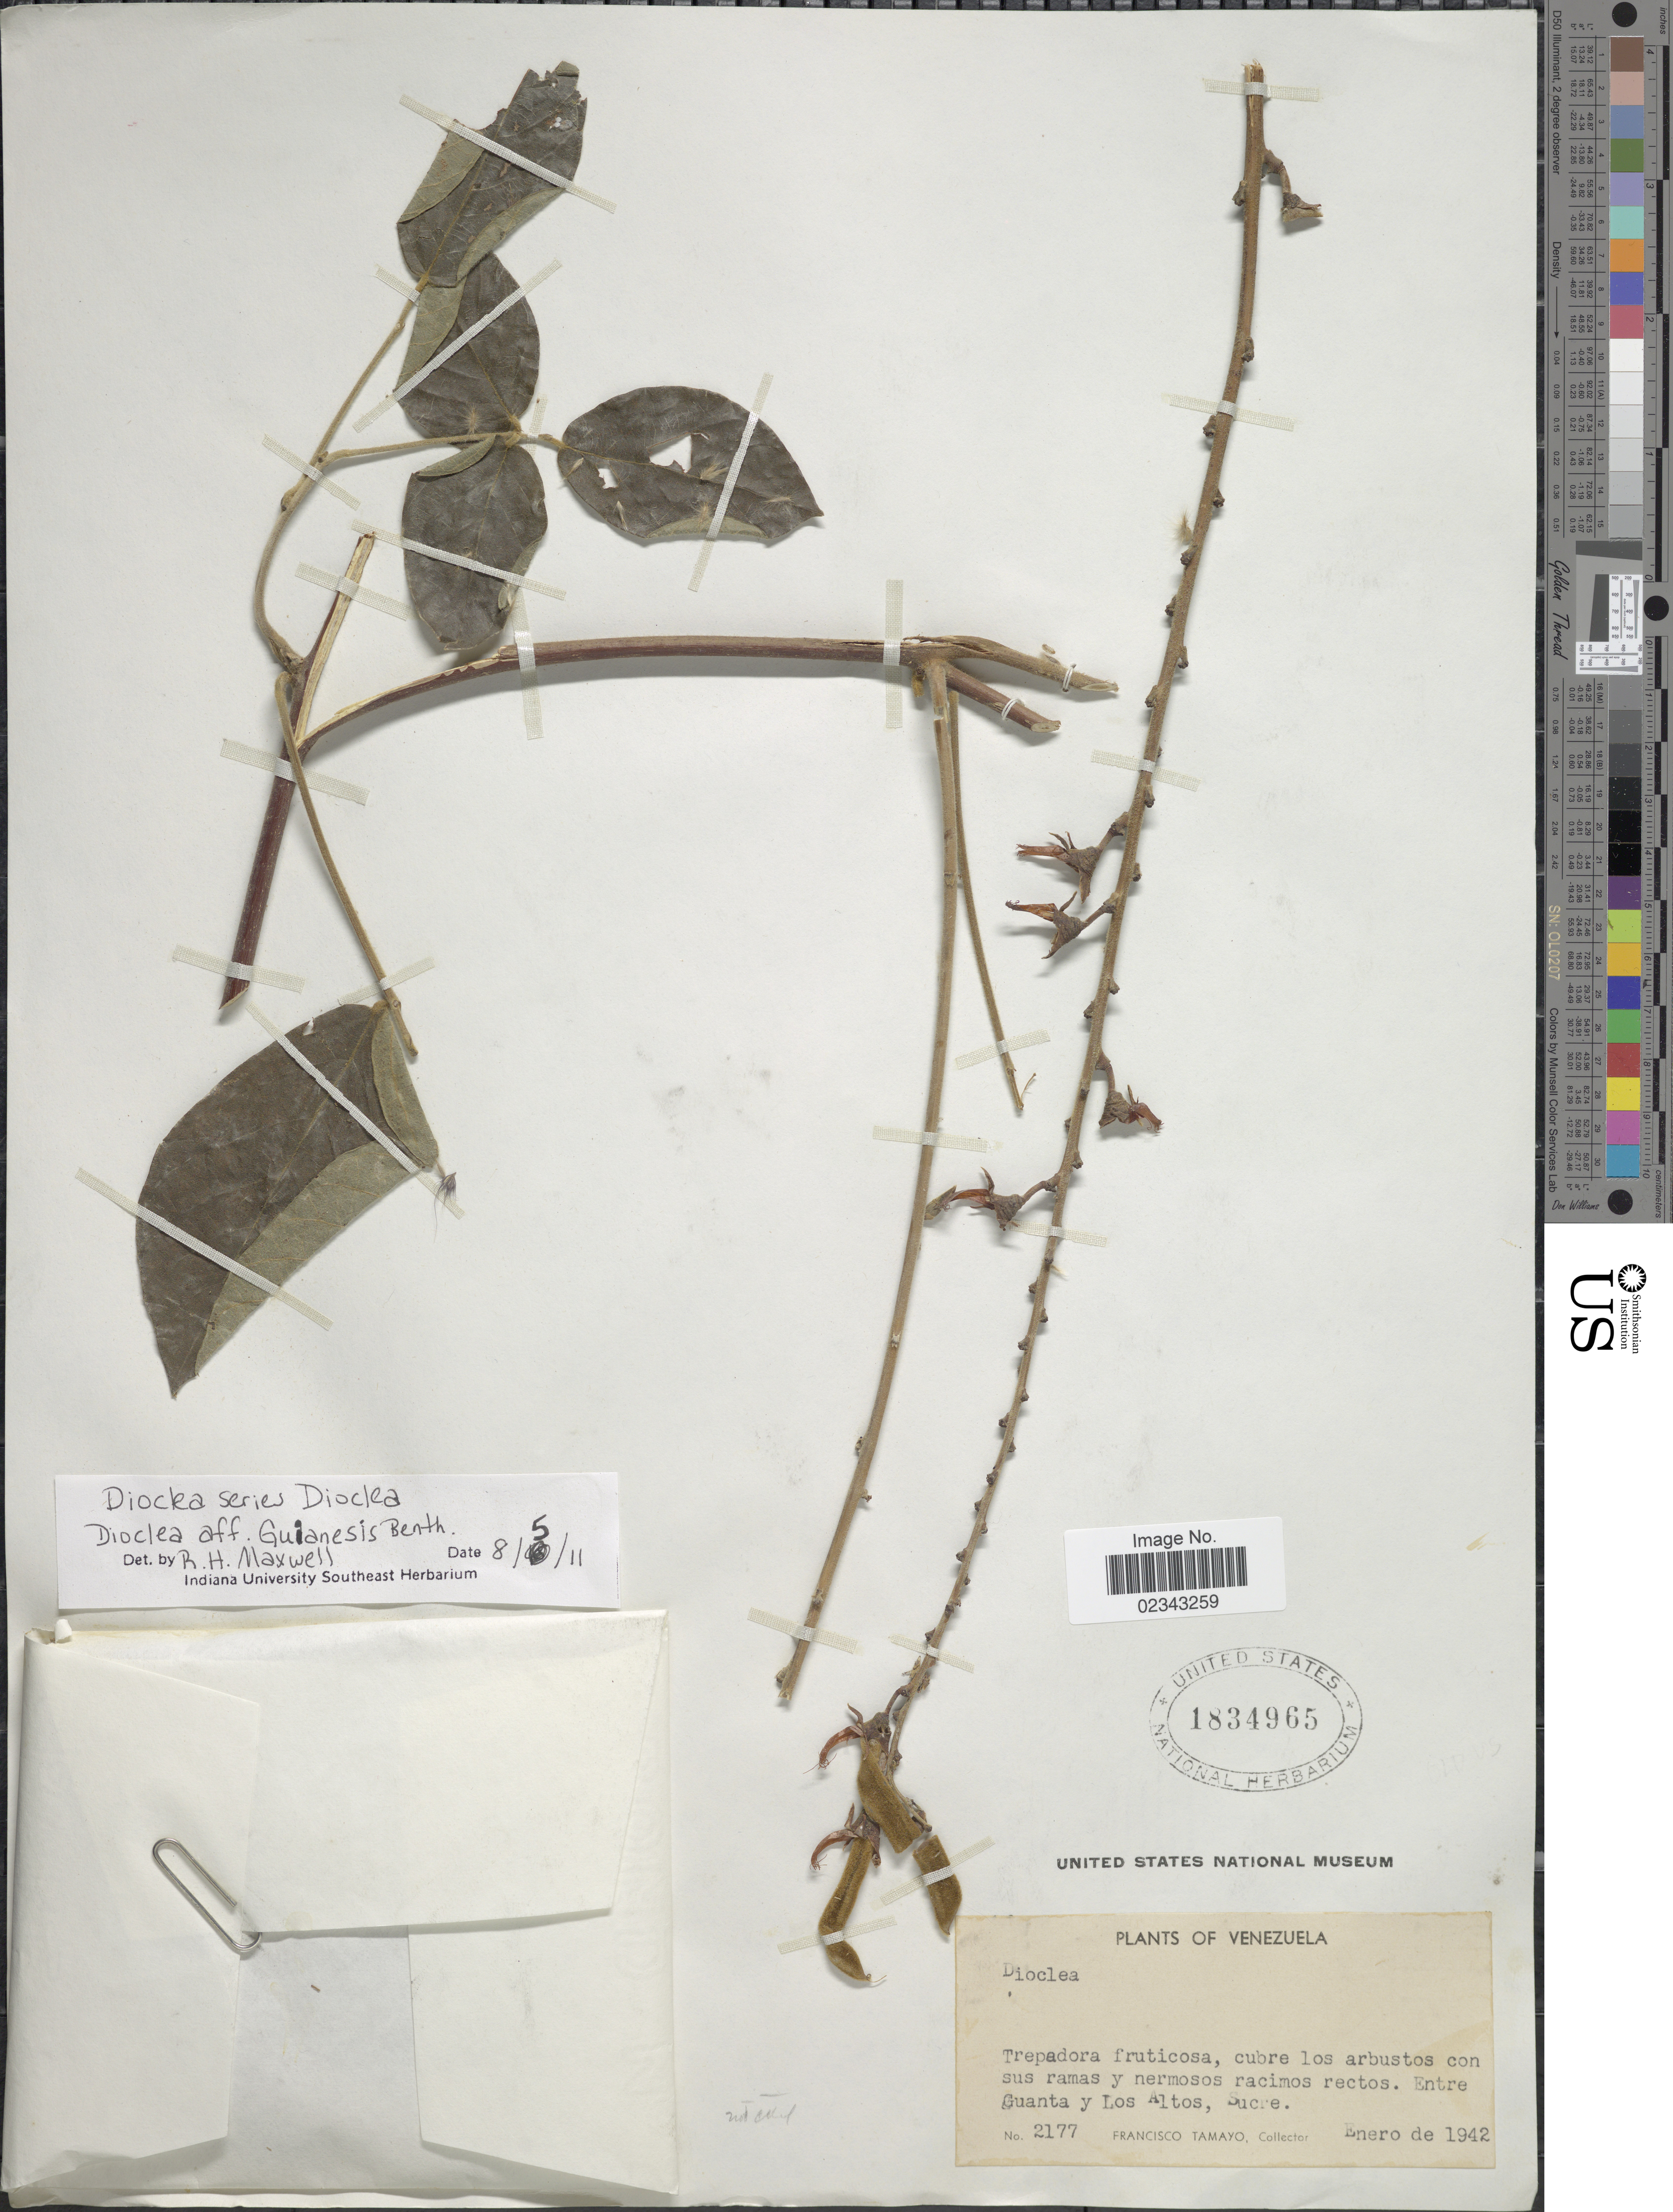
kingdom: Plantae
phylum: Tracheophyta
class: Magnoliopsida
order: Fabales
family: Fabaceae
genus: Dioclea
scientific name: Dioclea guianensis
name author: Benth.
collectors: F. Tamayo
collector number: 2177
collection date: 1942-01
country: Venezuela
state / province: Sucre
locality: Entre Guanta y Los Altos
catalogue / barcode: US 1834965